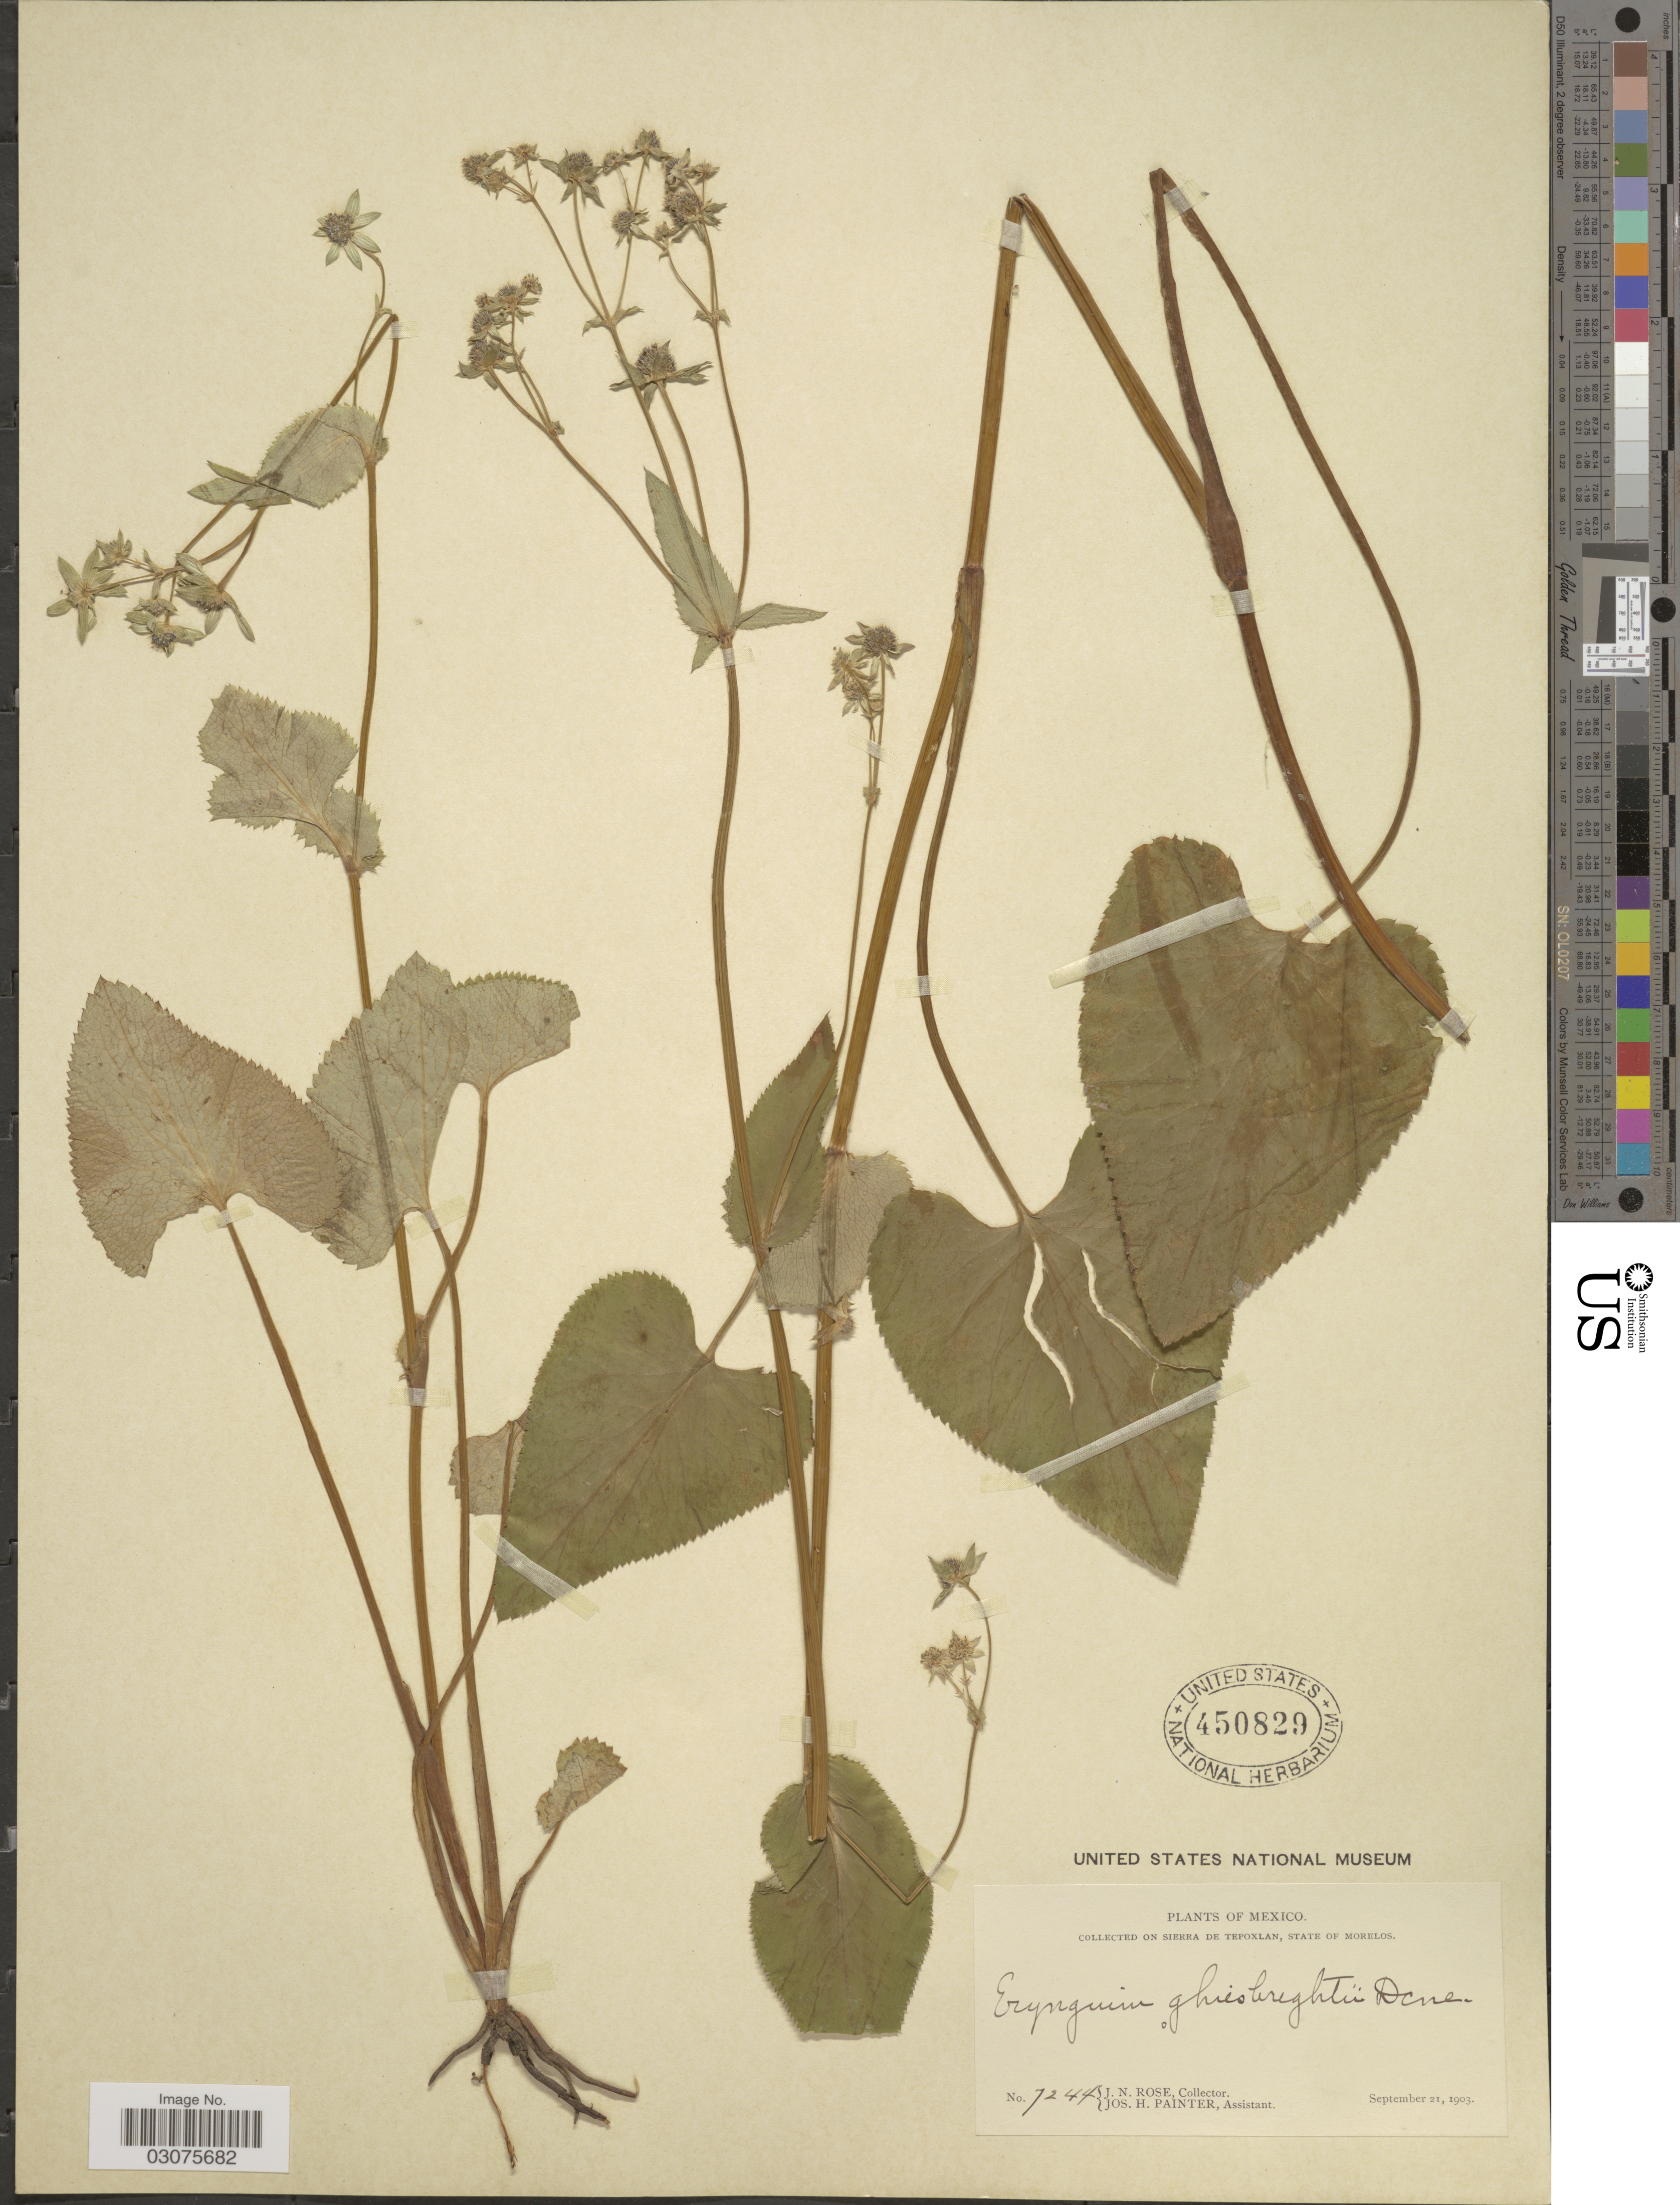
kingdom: Plantae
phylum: Tracheophyta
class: Magnoliopsida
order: Apiales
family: Apiaceae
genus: Eryngium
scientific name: Eryngium ghiesbreghtii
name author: Decne.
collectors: J. N. Rose & J. H. Painter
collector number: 7244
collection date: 1903-09-21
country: Mexico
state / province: Morelos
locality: On Sierra de Tepoxlan.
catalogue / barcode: US 450829